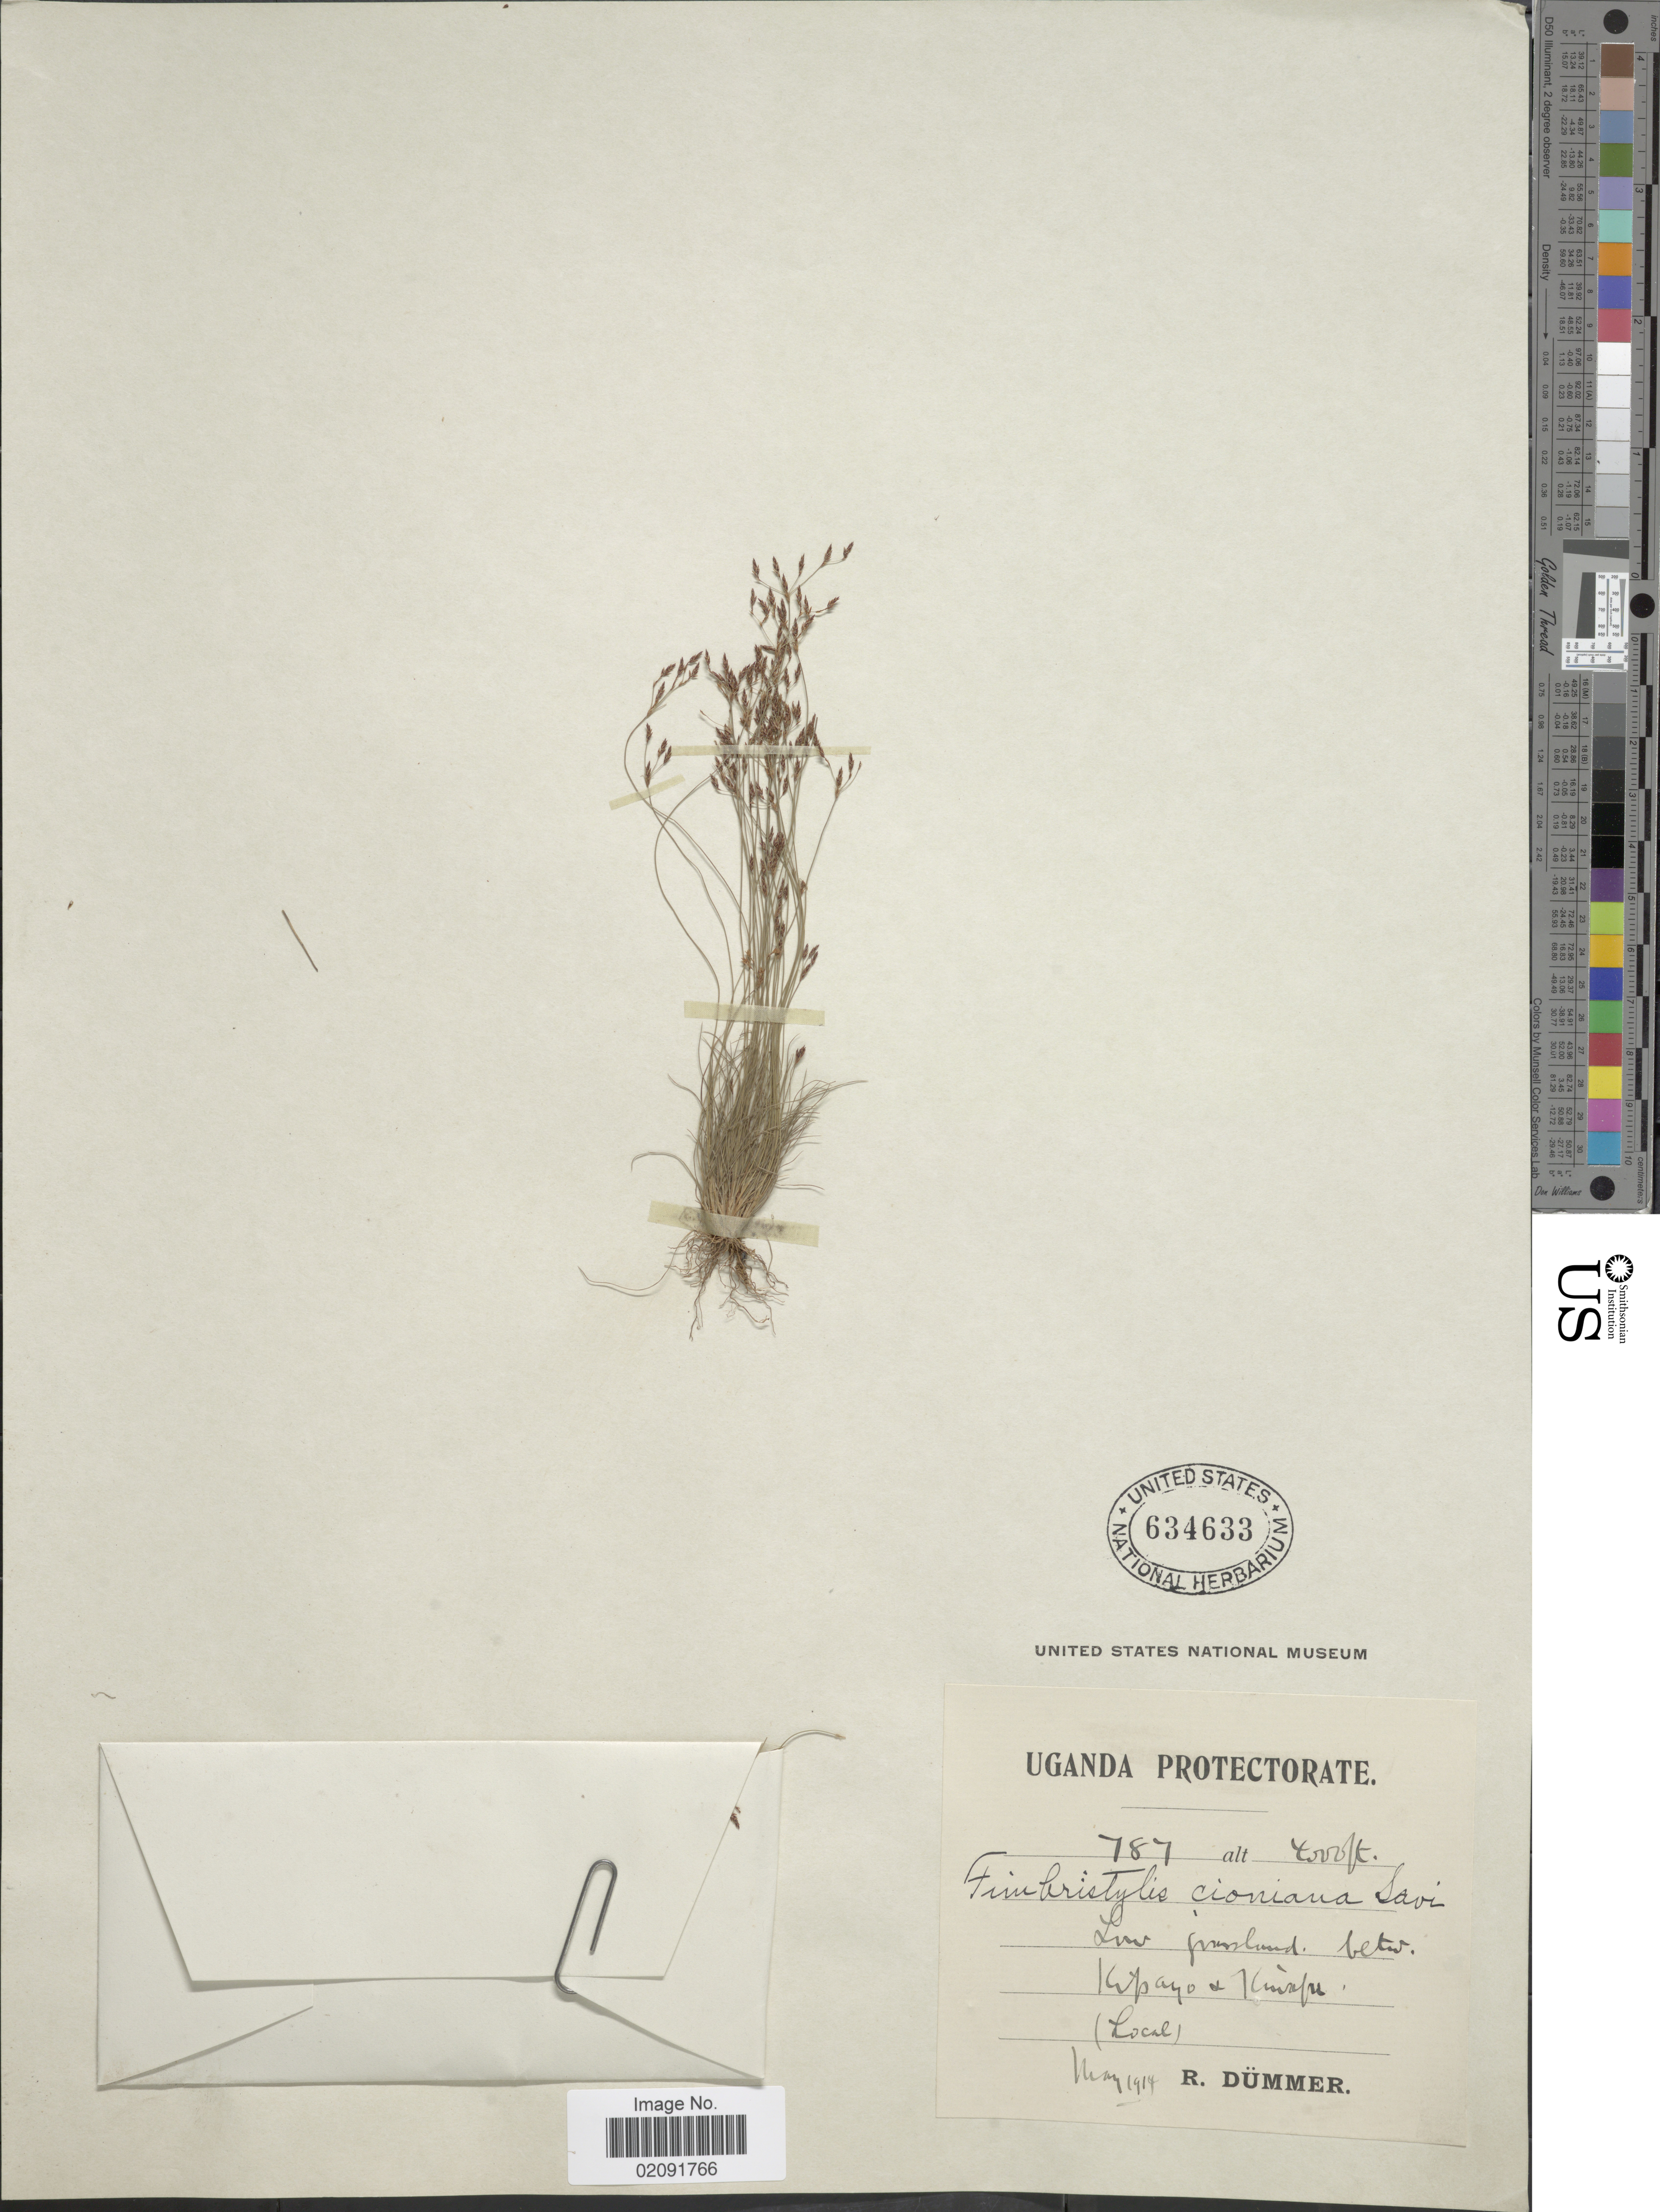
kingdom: Plantae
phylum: Tracheophyta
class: Liliopsida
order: Poales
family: Cyperaceae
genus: Bulbostylis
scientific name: Bulbostylis pusilla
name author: (Hochst. ex A. Rich.) C.B. Clarke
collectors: R. A. Dümmer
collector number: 787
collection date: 1914-05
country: Uganda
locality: Betw. Kipayo & Kinafu.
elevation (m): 1219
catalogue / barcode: US 634633